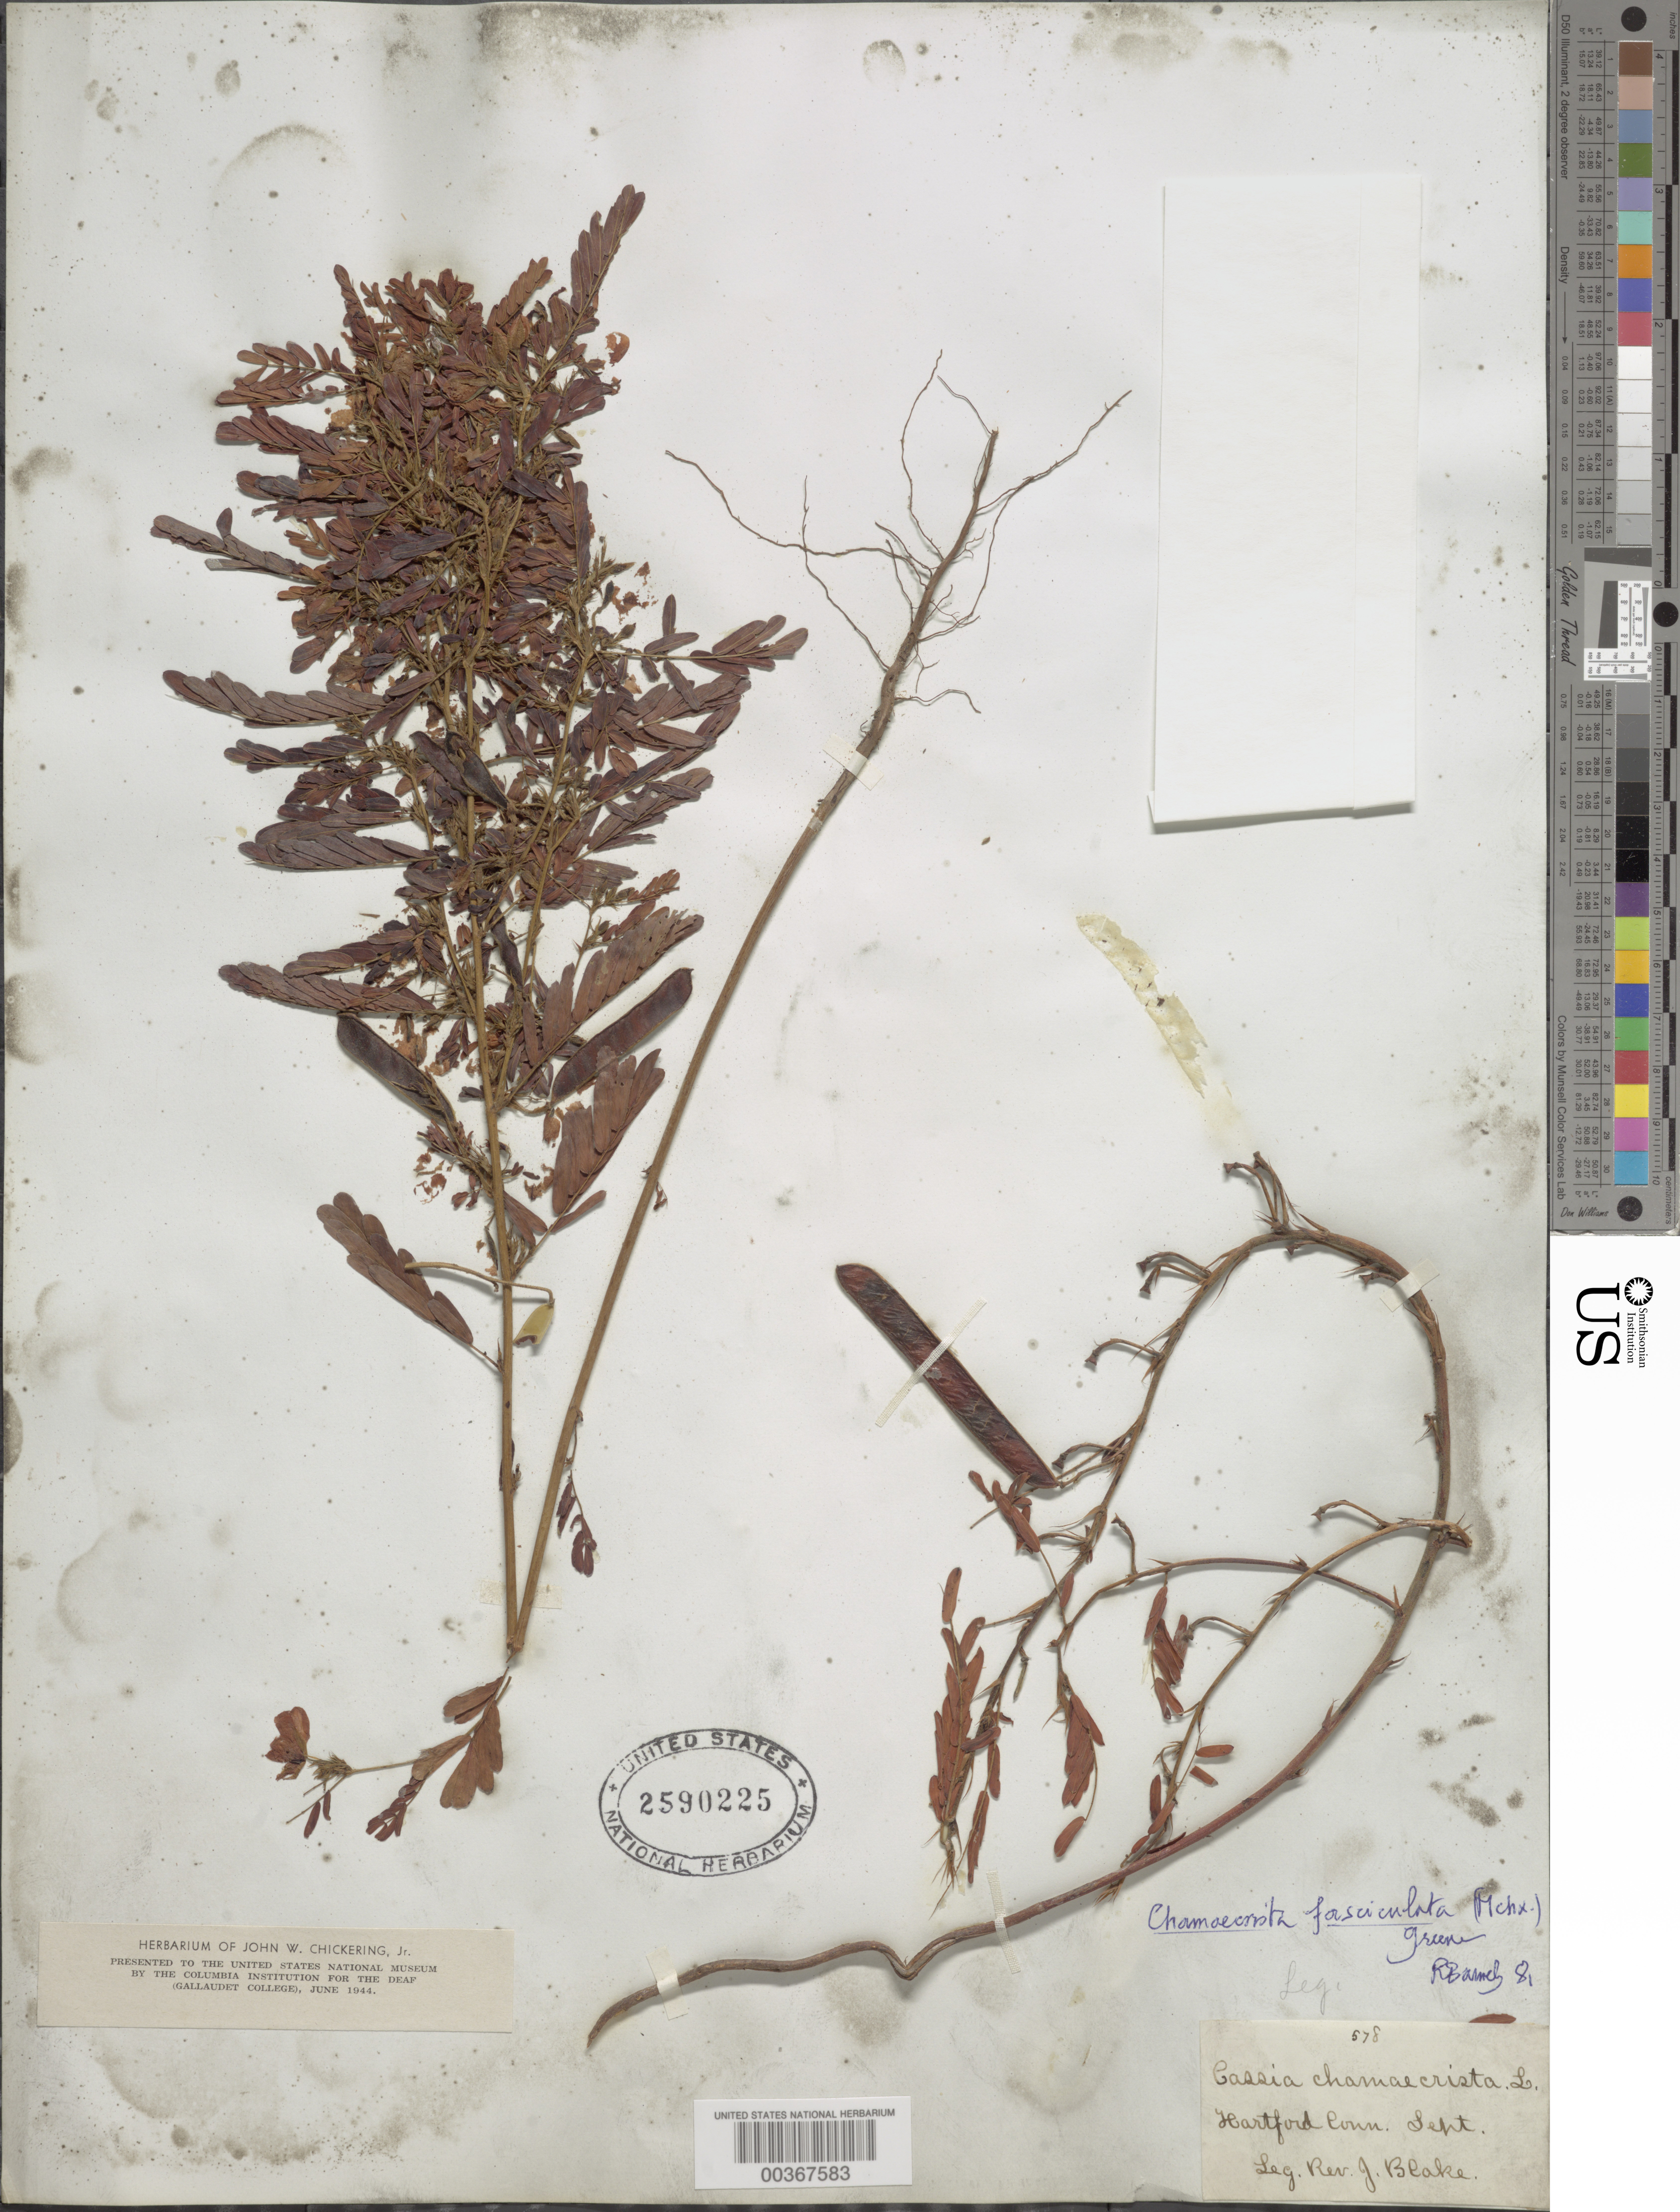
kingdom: Plantae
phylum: Tracheophyta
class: Magnoliopsida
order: Fabales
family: Fabaceae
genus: Chamaecrista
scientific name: Chamaecrista fasciculata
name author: (Michx.) Greene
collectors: J. Blake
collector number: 578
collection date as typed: Sep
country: United States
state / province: Connecticut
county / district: Hartford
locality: Hartford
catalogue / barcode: US 2590225